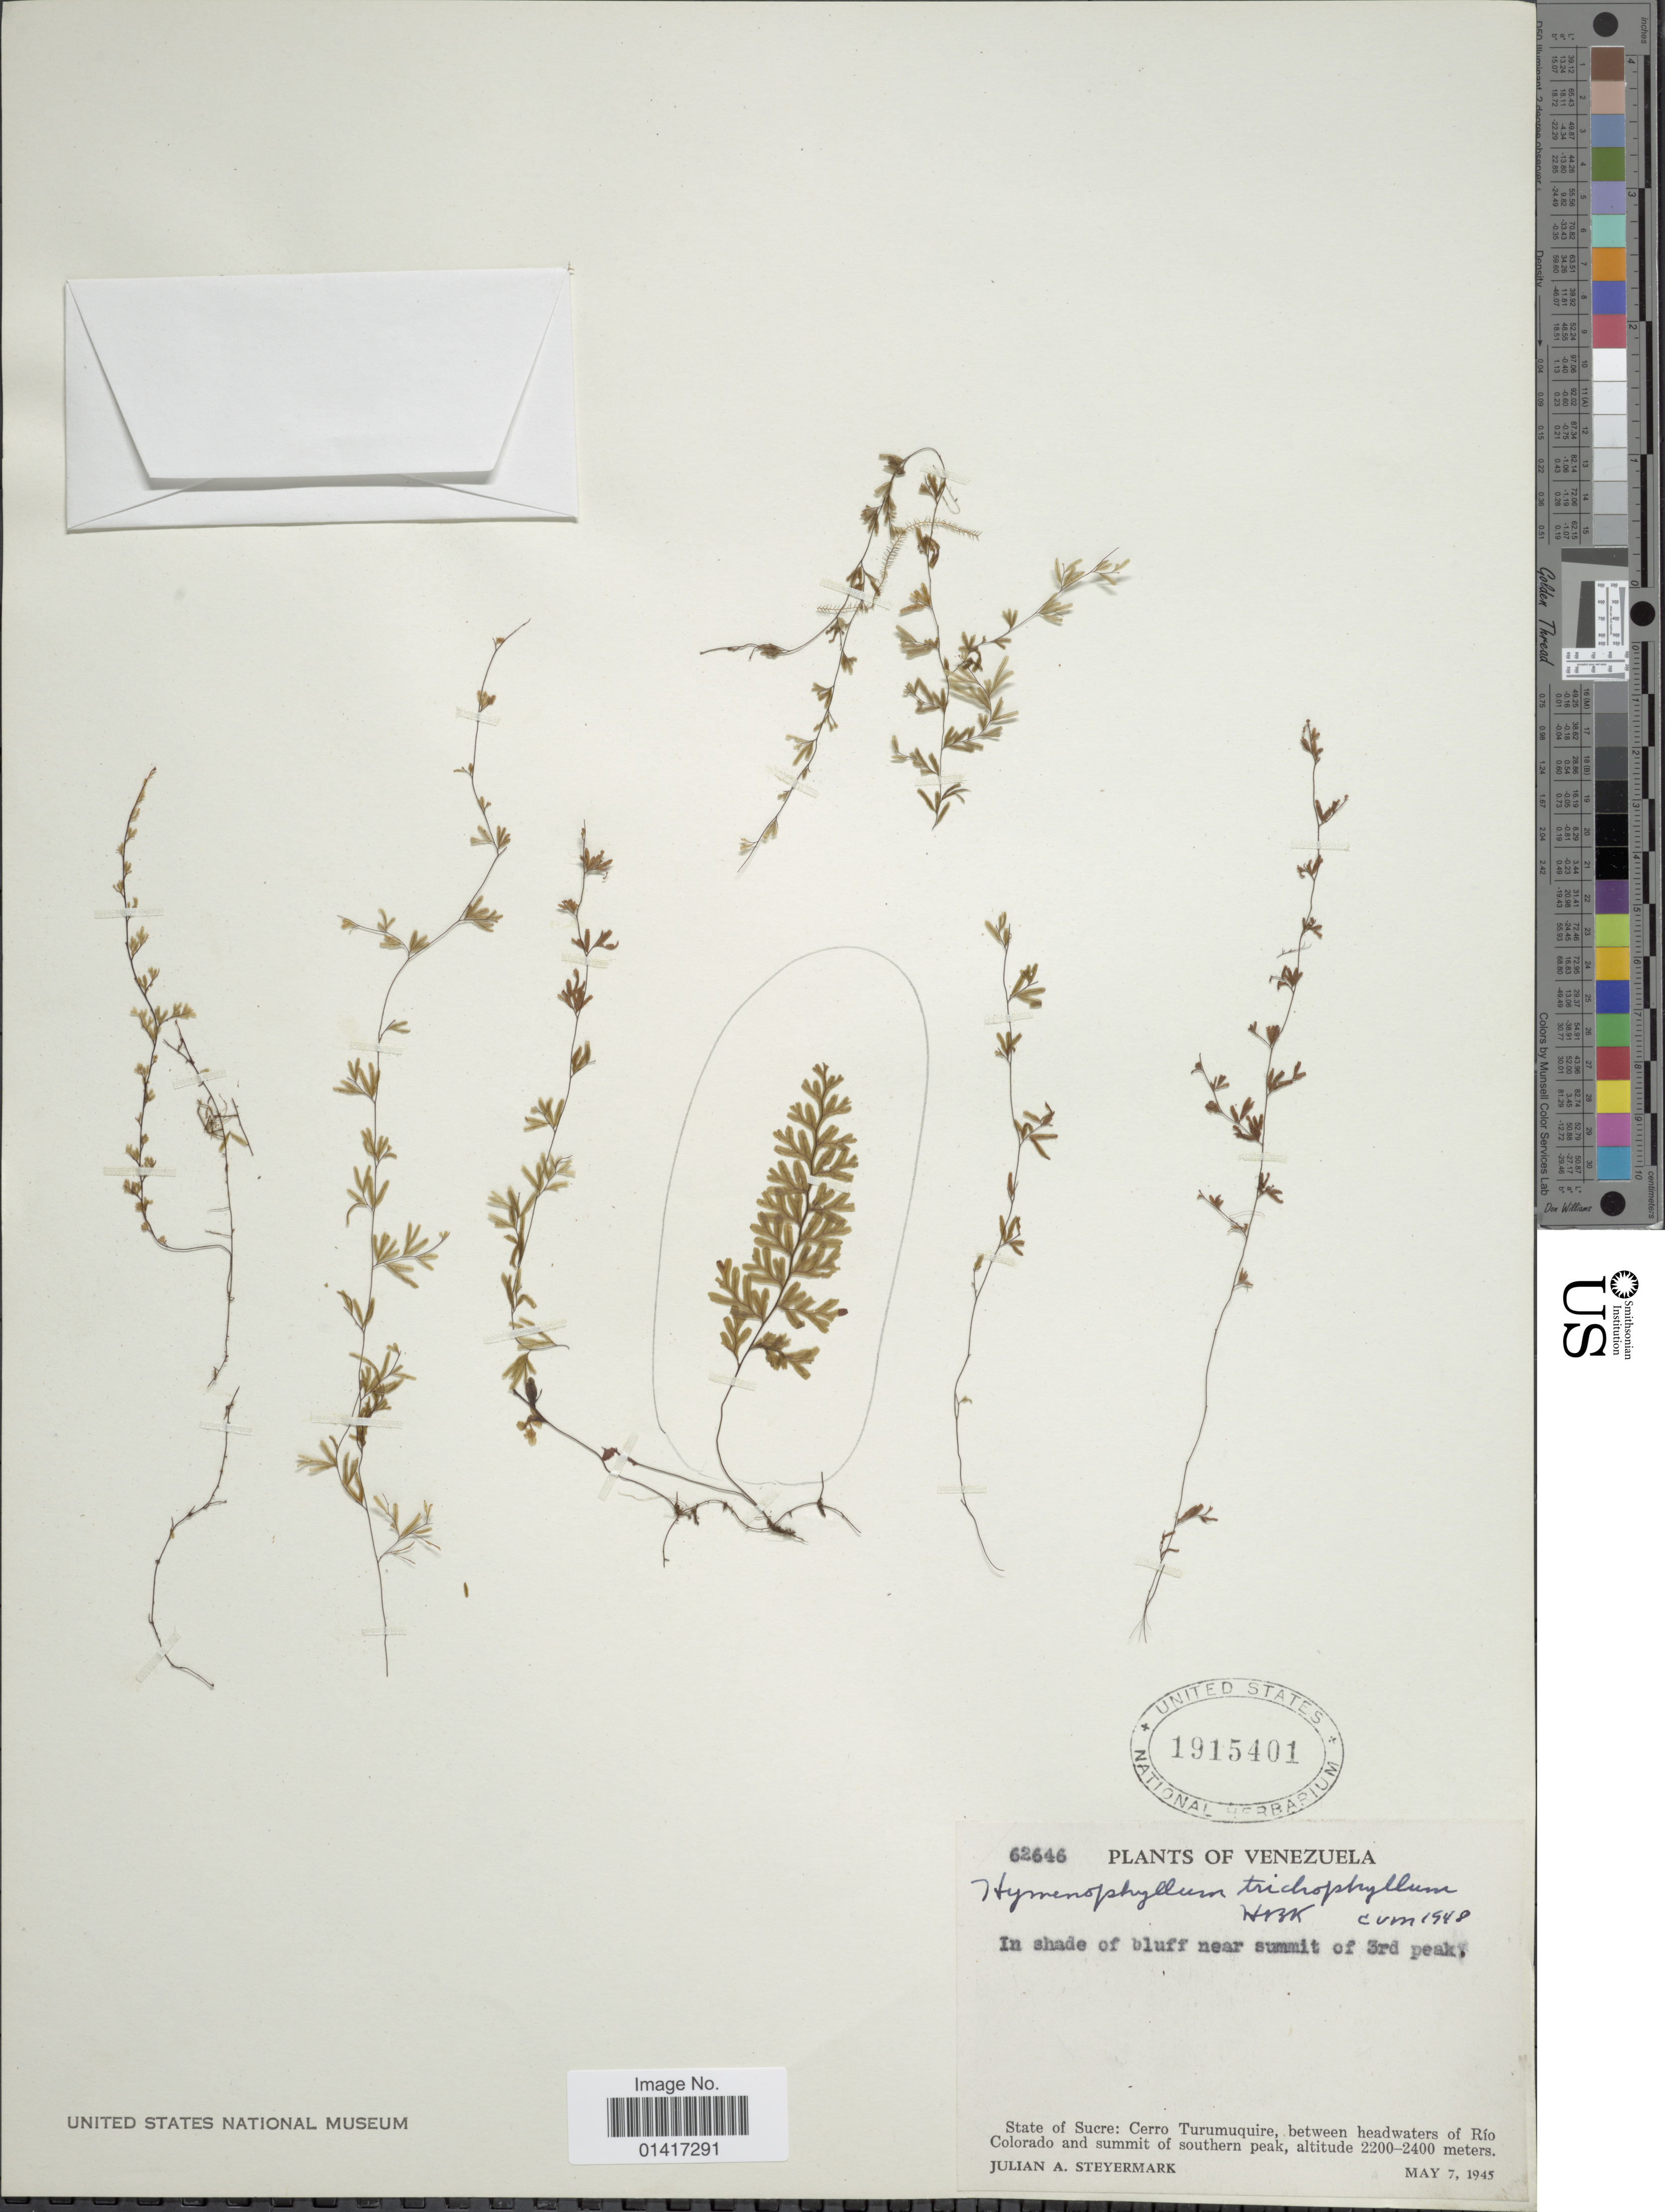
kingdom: Plantae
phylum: Tracheophyta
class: Polypodiopsida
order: Hymenophyllales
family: Hymenophyllaceae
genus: Hymenophyllum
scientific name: Hymenophyllum trichophyllum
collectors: J. Steyermark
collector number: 62646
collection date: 1945-05-07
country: Venezuela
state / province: Sucre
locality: State of Sucre: Cerro Turummuquire, between headwaters of Rio Colorado and summit of southern peak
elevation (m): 2200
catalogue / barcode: US 1915401